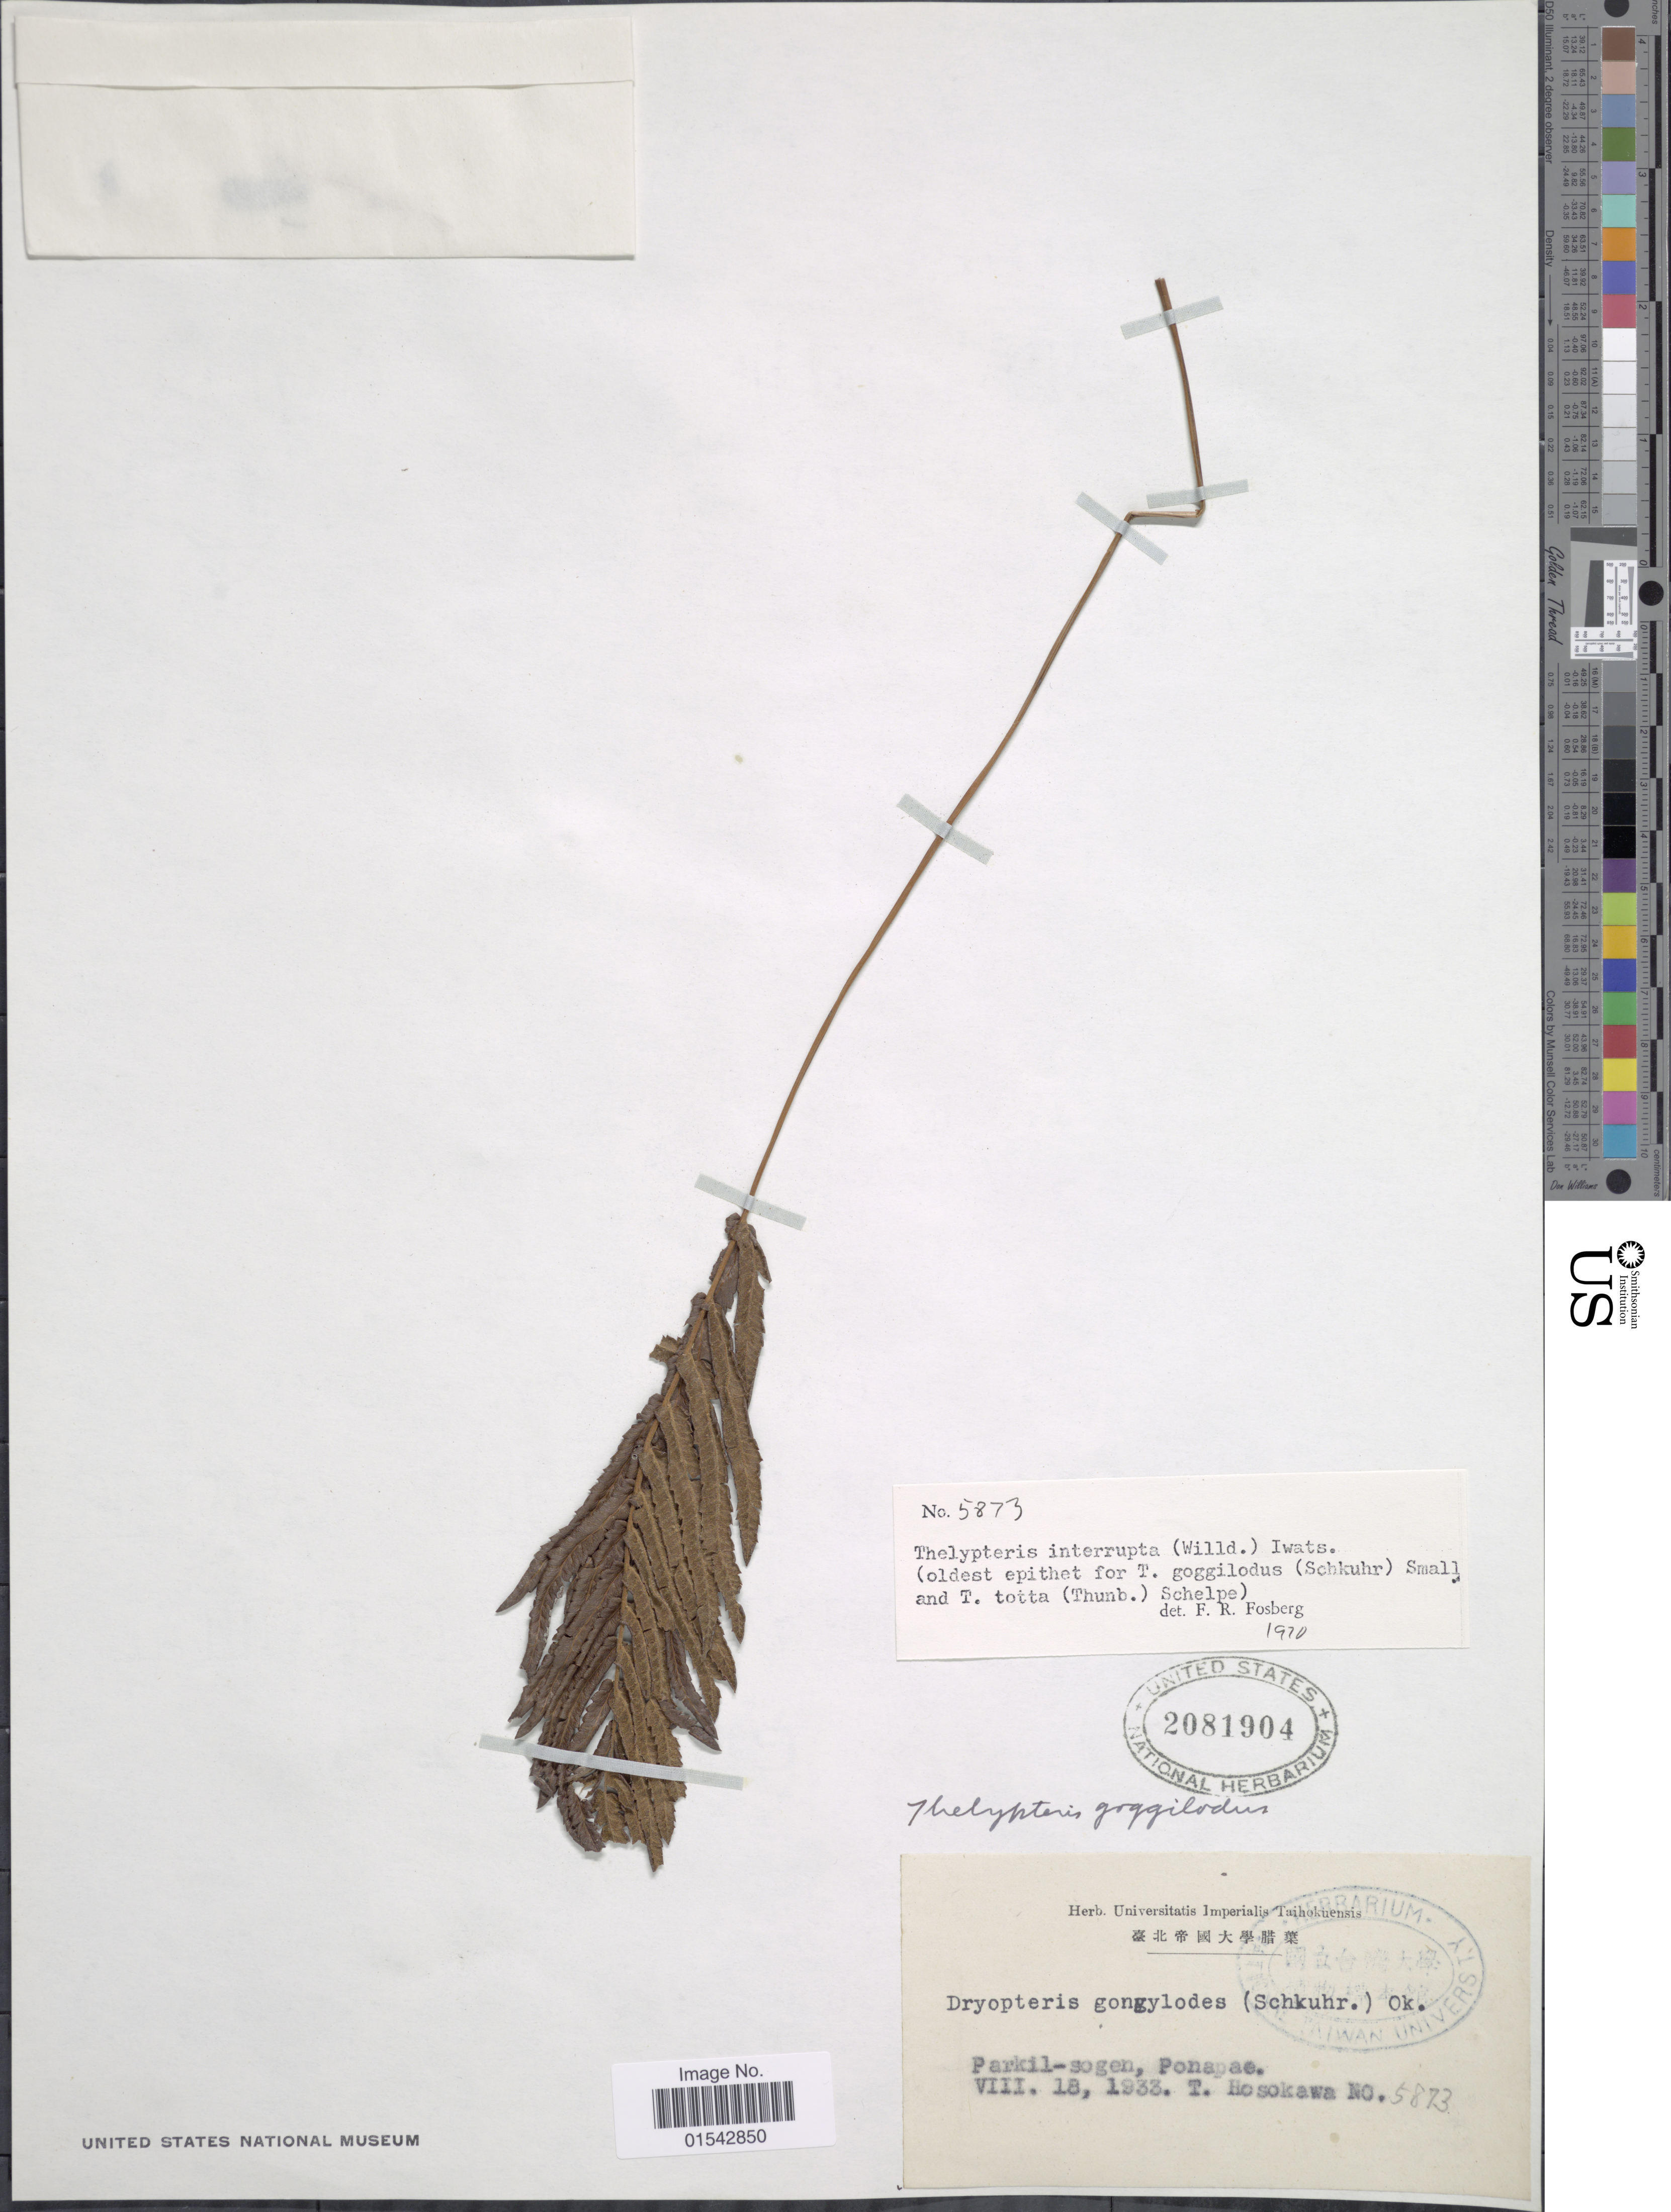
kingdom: Plantae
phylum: Tracheophyta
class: Polypodiopsida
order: Polypodiales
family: Thelypteridaceae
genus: Cyclosorus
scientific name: Cyclosorus interruptus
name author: (Willd.) H. Itô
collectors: T. Hosoka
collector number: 5819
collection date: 1938-08-18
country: Micronesia, Federated States of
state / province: Pohnpei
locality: Parkil-sogen, Ponapae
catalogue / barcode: US 2081904